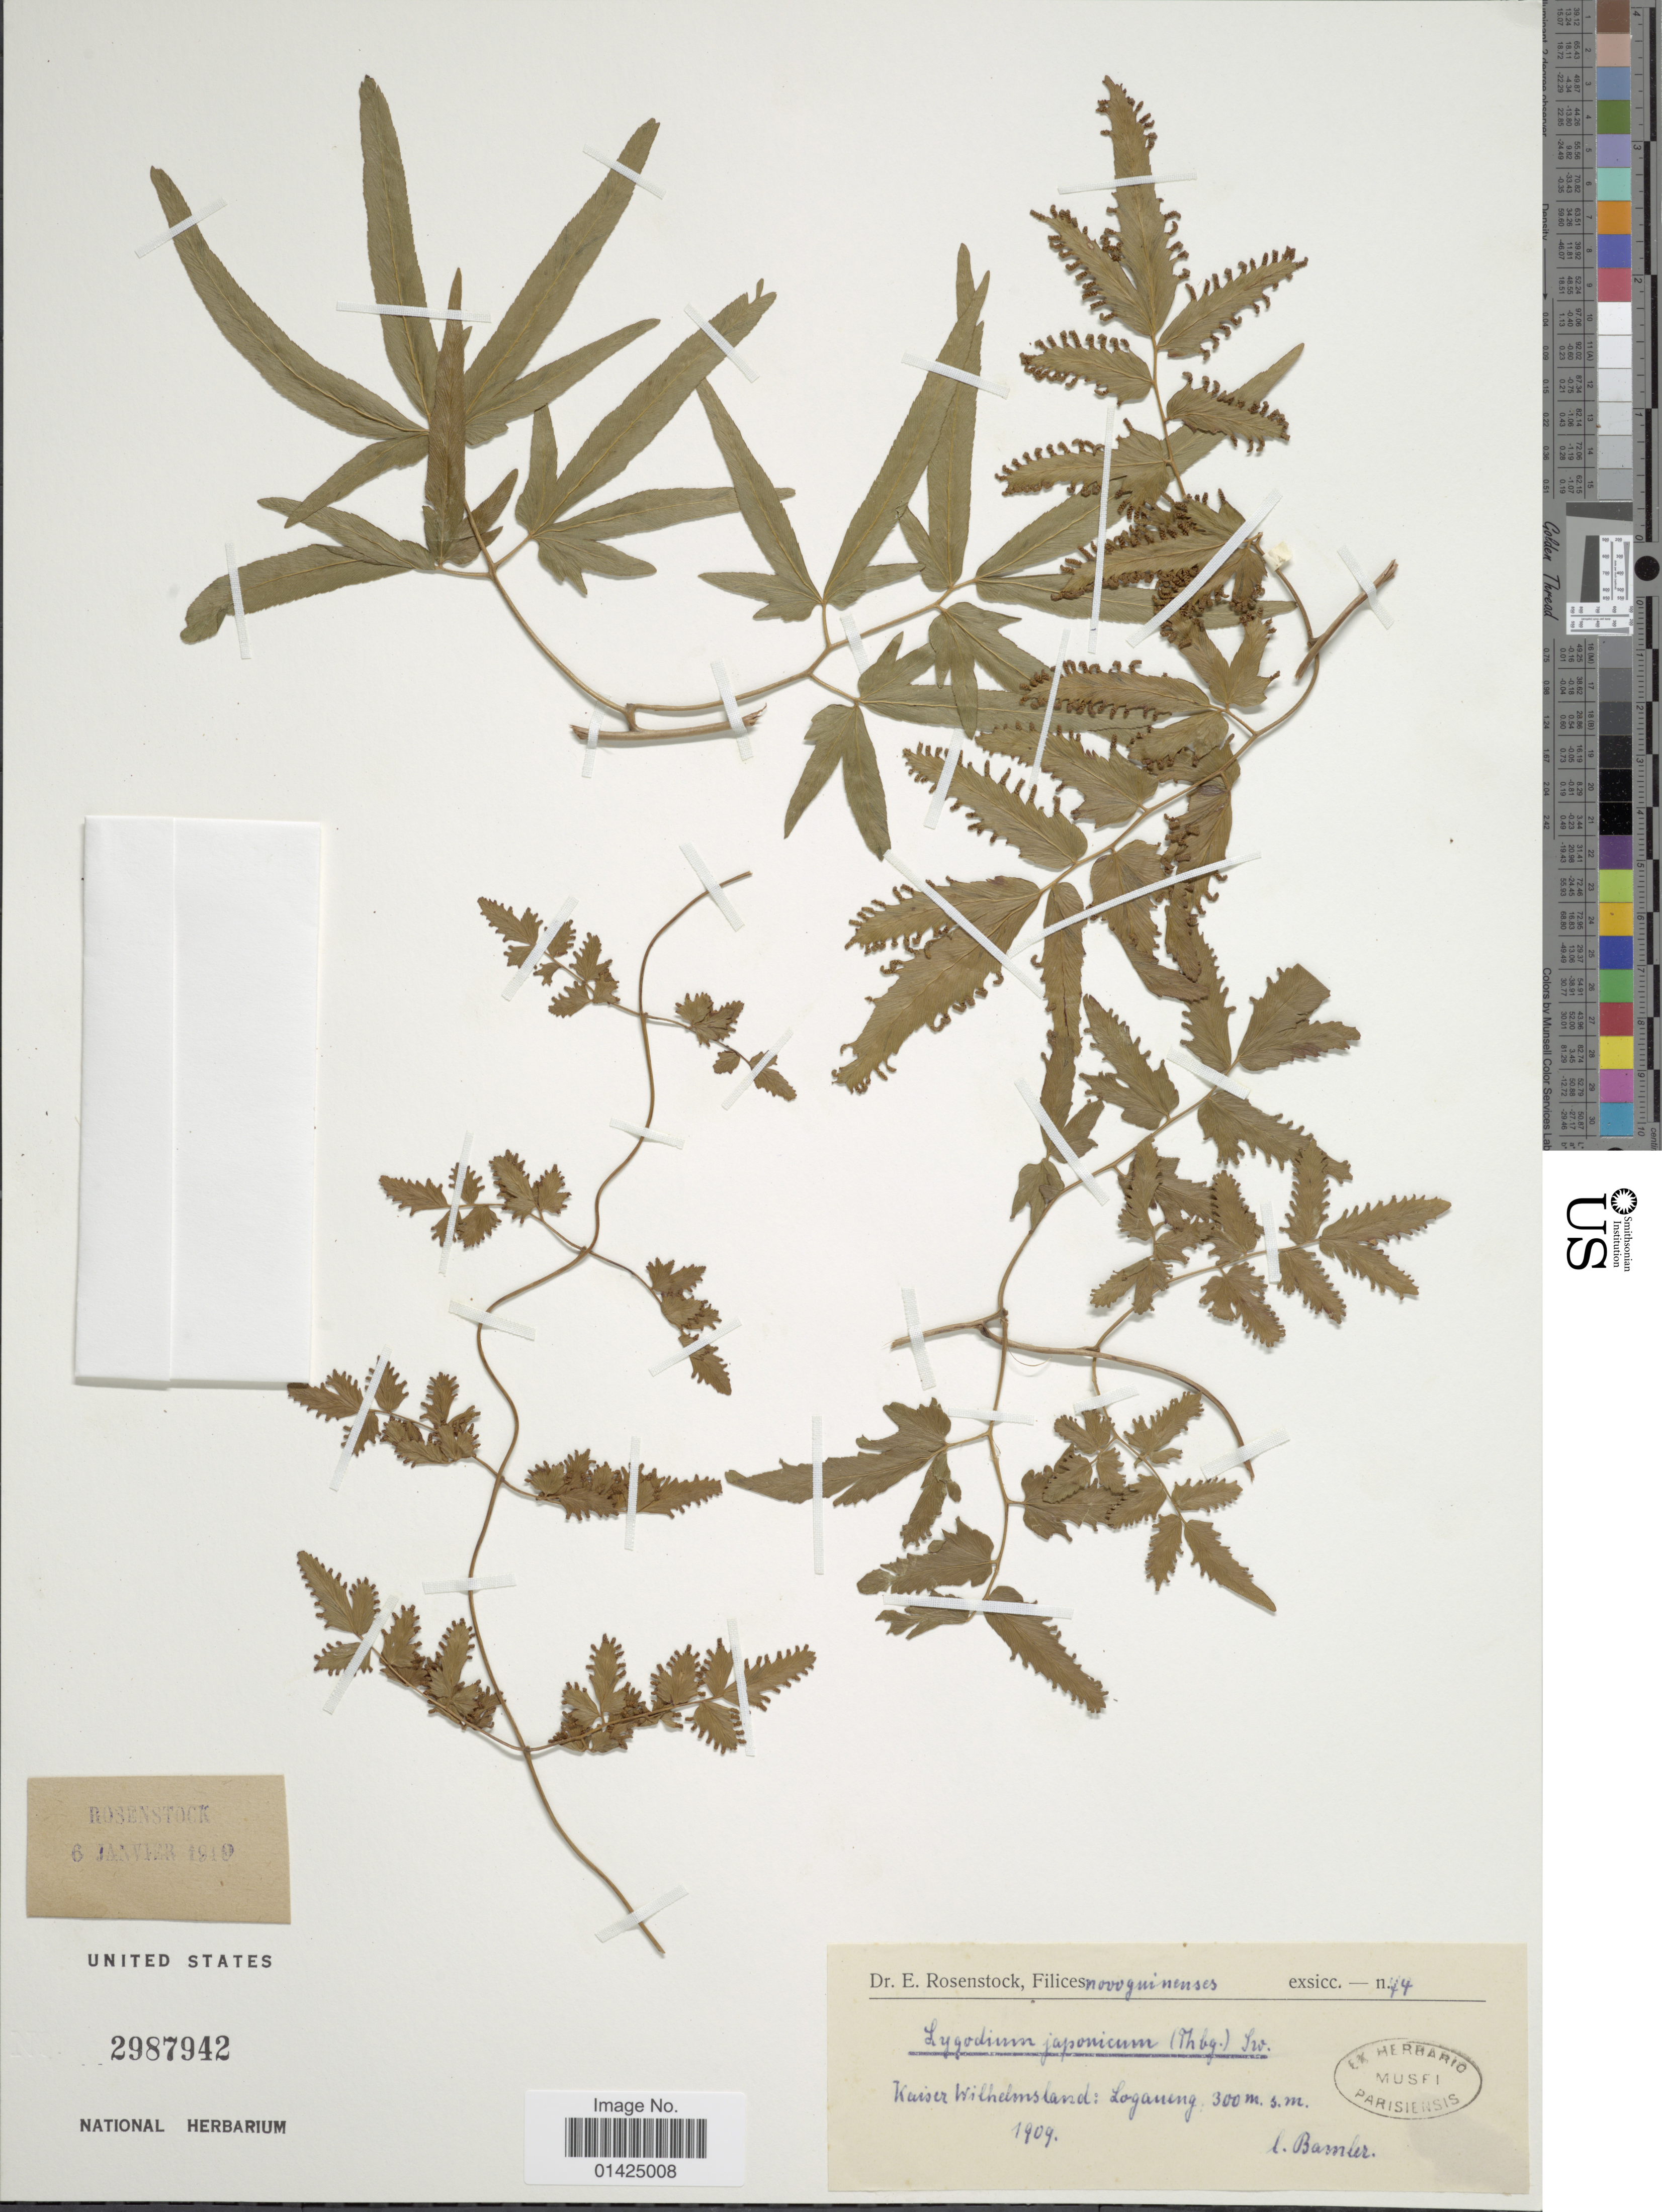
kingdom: Plantae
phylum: Tracheophyta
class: Polypodiopsida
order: Schizaeales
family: Lygodiaceae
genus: Lygodium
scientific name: Lygodium japonicum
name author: (Thunb.) Sw.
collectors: G. Bamler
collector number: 99*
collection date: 1909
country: Papua New Guinea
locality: Novogninenses, Kaiser, Wilhelmstand, Loganeng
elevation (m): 3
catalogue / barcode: US 2987942